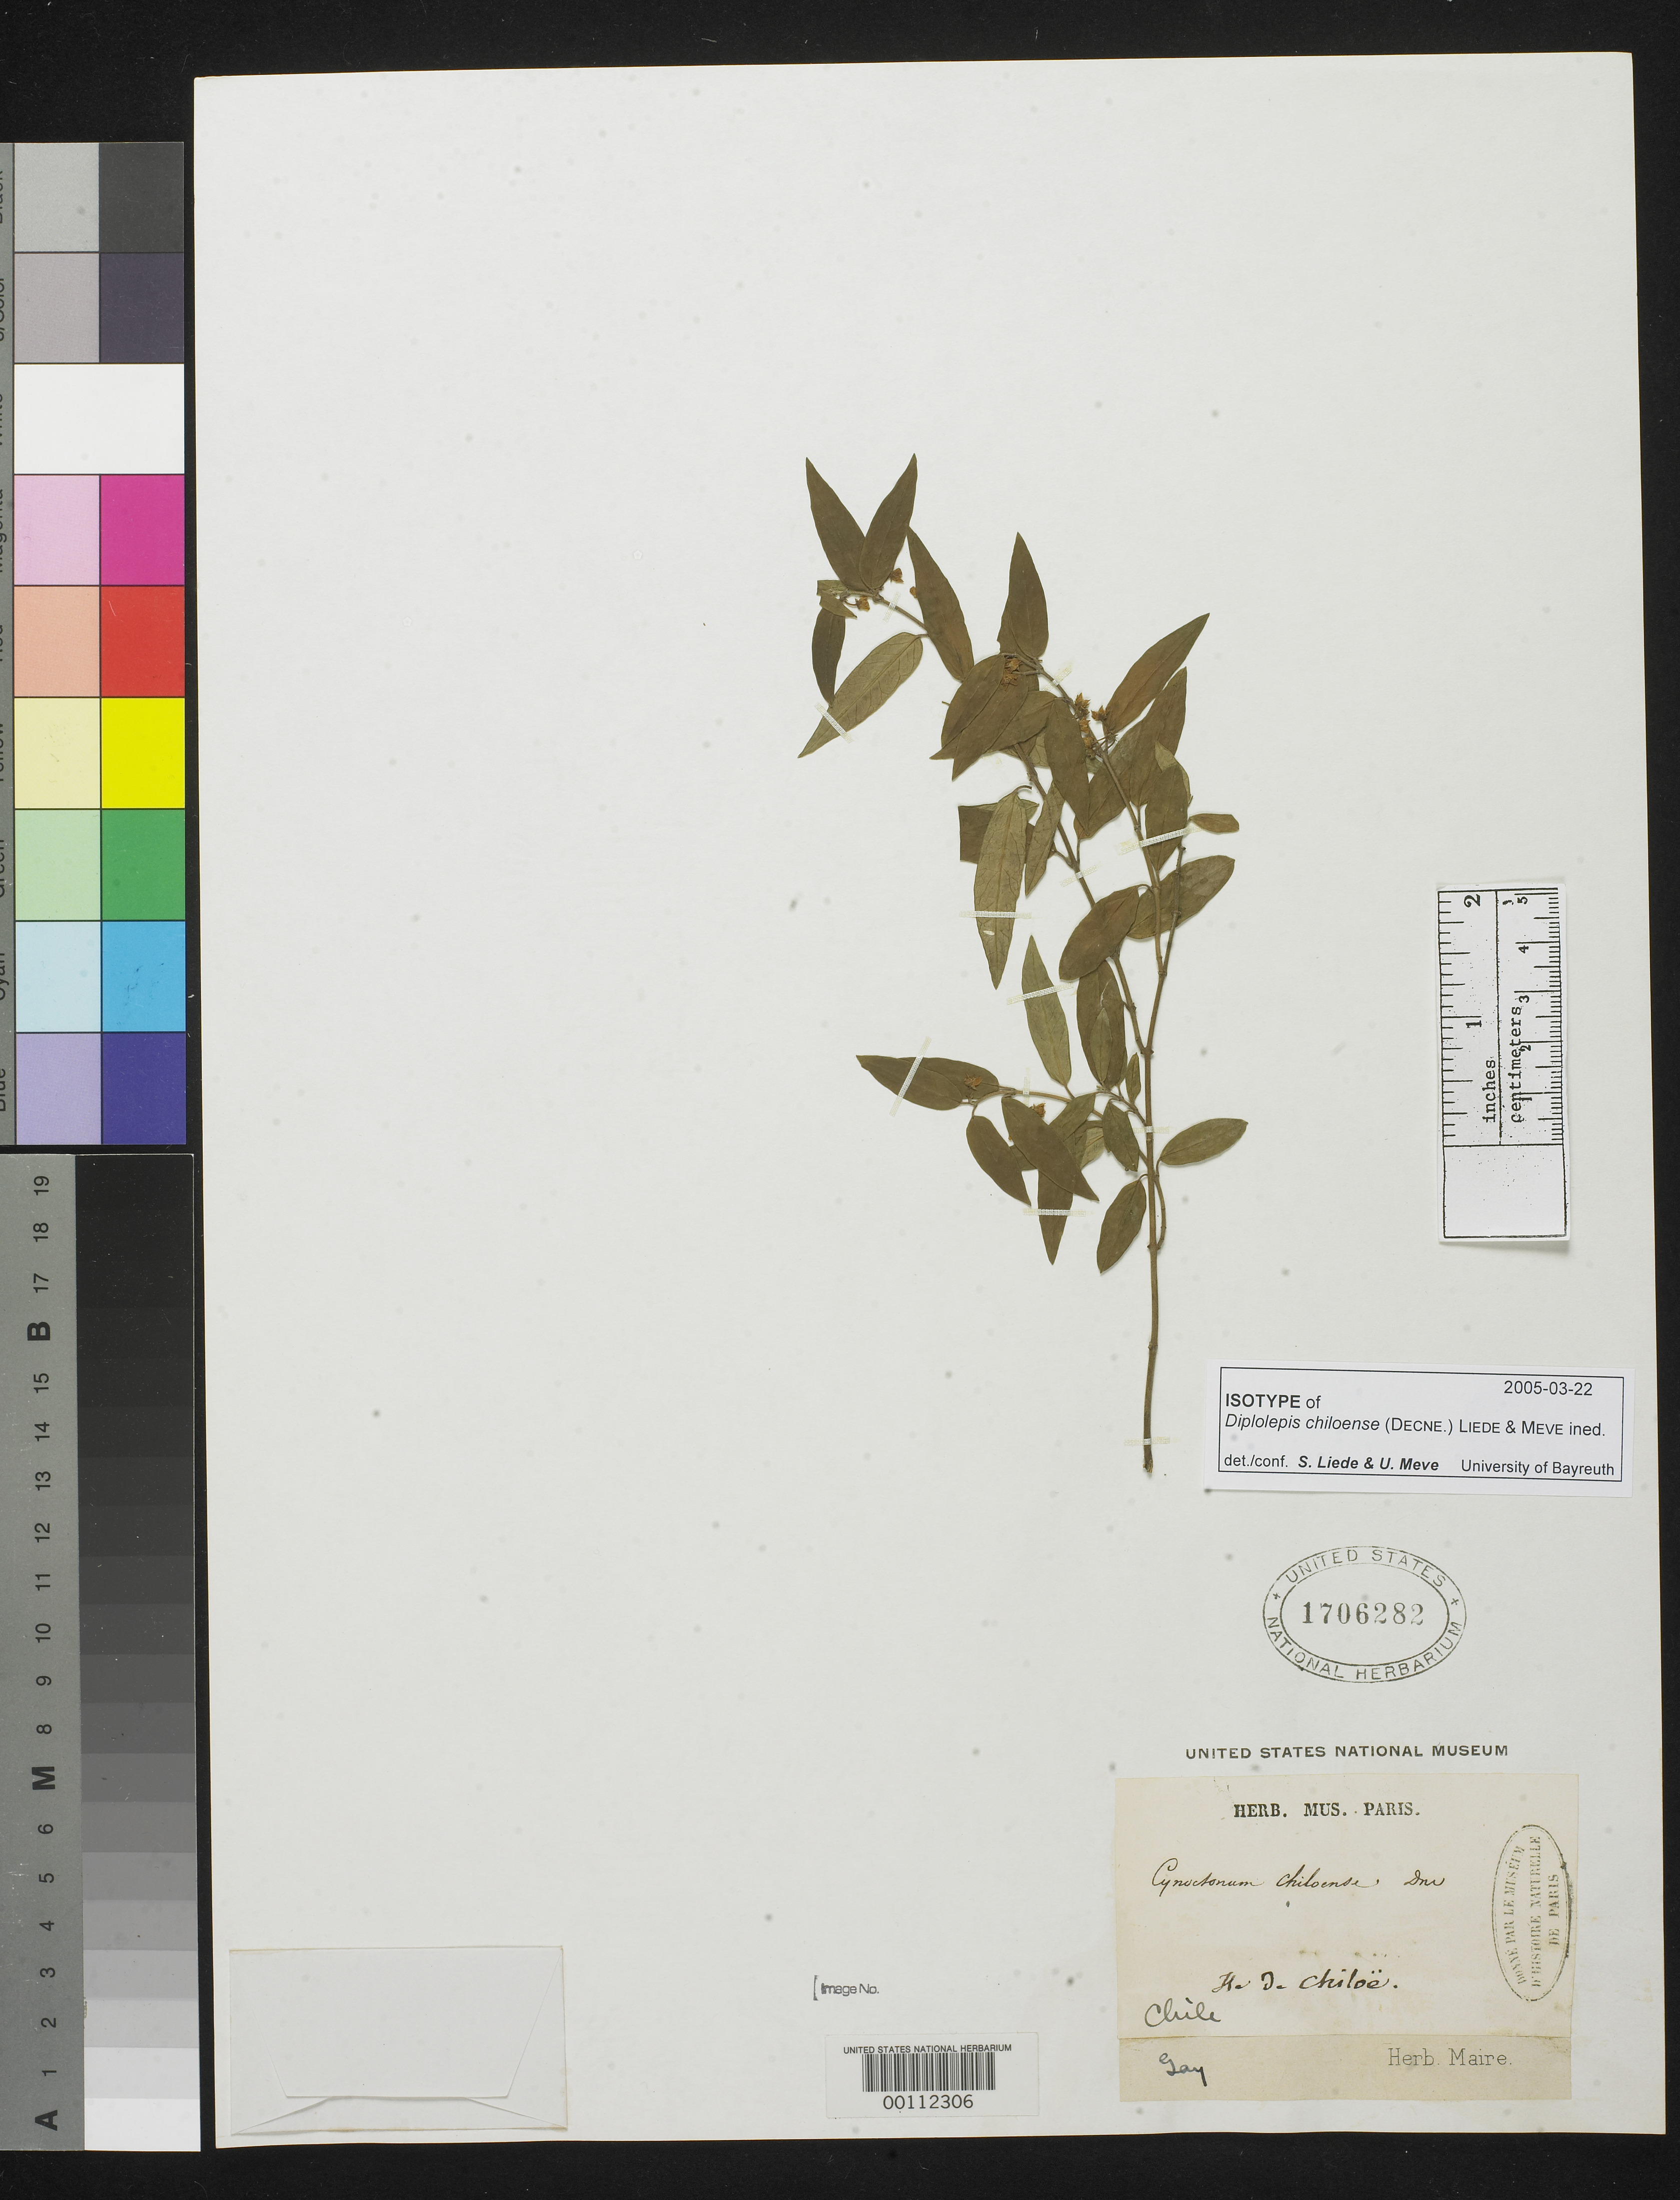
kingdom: Plantae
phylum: Tracheophyta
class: Magnoliopsida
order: Gentianales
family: Apocynaceae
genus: Cynoctonum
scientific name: Cynoctonum chiloense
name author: Decne. in DC.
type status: Isotype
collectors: C. Gay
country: Chile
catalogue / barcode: US 1706282